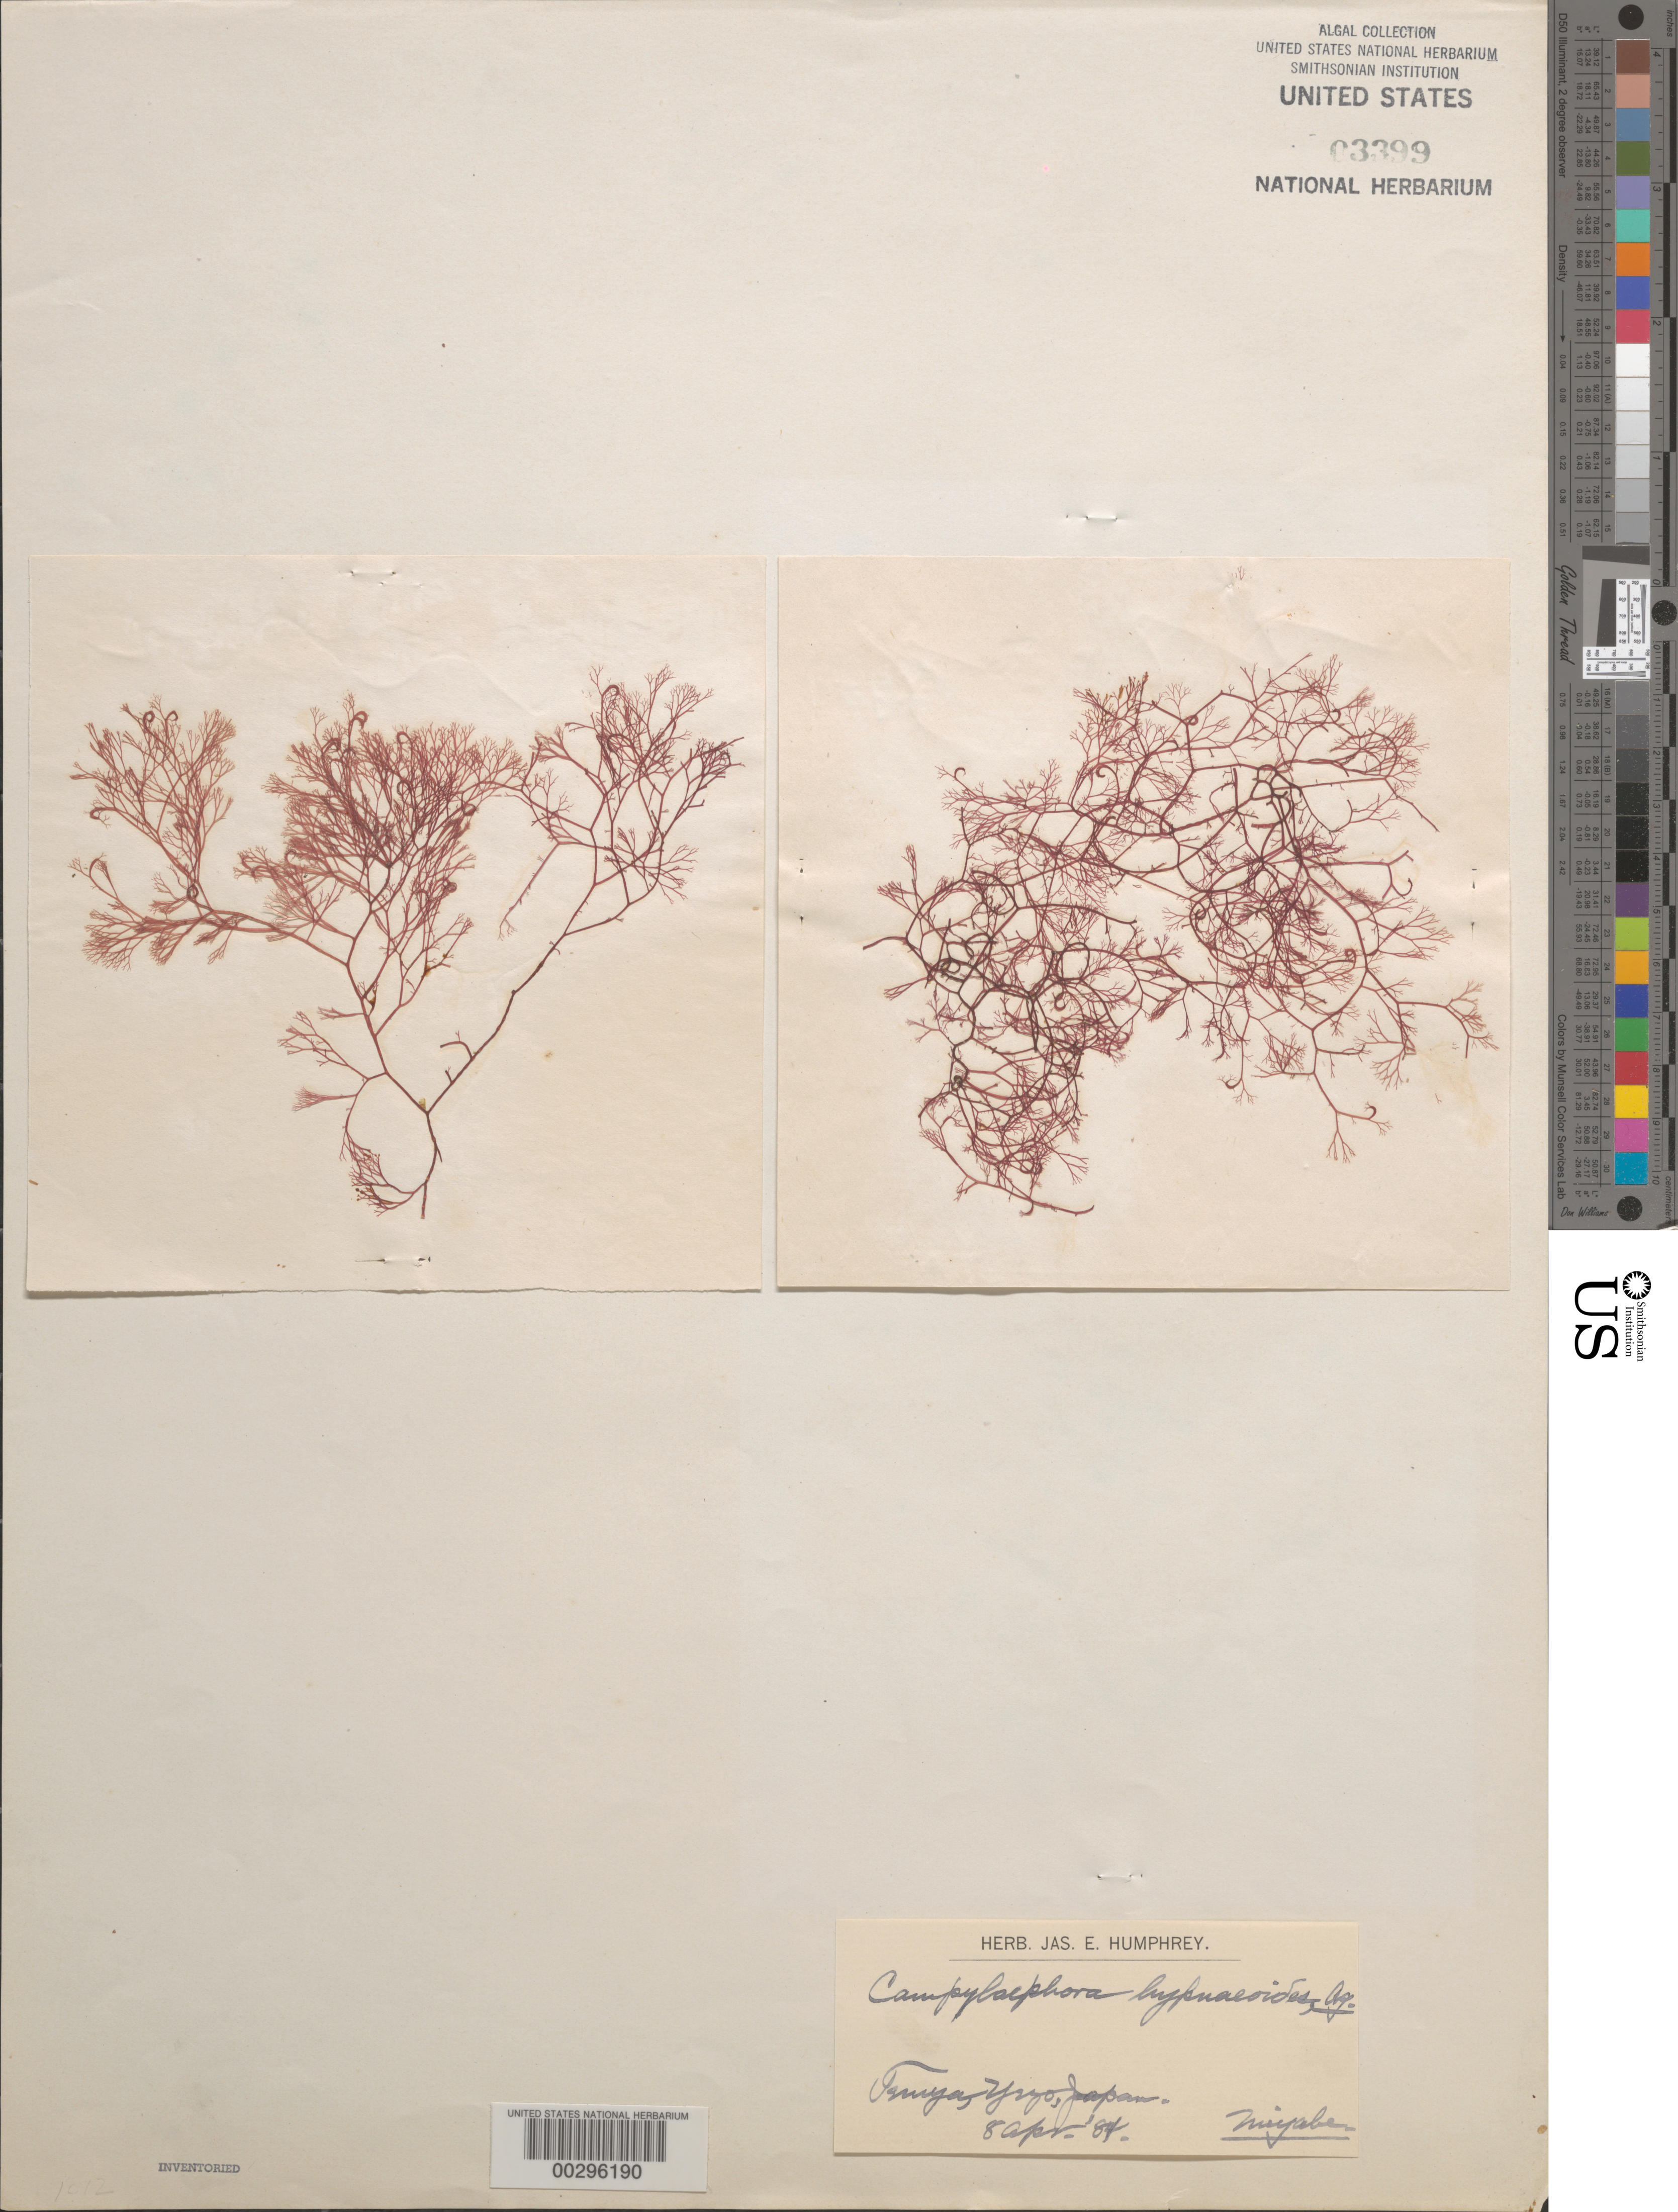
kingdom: Plantae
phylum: Rhodophyta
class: Florideophyceae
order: Ceramiales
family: Ceramiaceae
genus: Campylaephora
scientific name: Campylaephora hypnaeoides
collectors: K. Miyabe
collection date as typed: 08 Apr 1884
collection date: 1884-04-08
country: Japan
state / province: Hokkaido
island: Hokkaido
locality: Temya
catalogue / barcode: US 3399